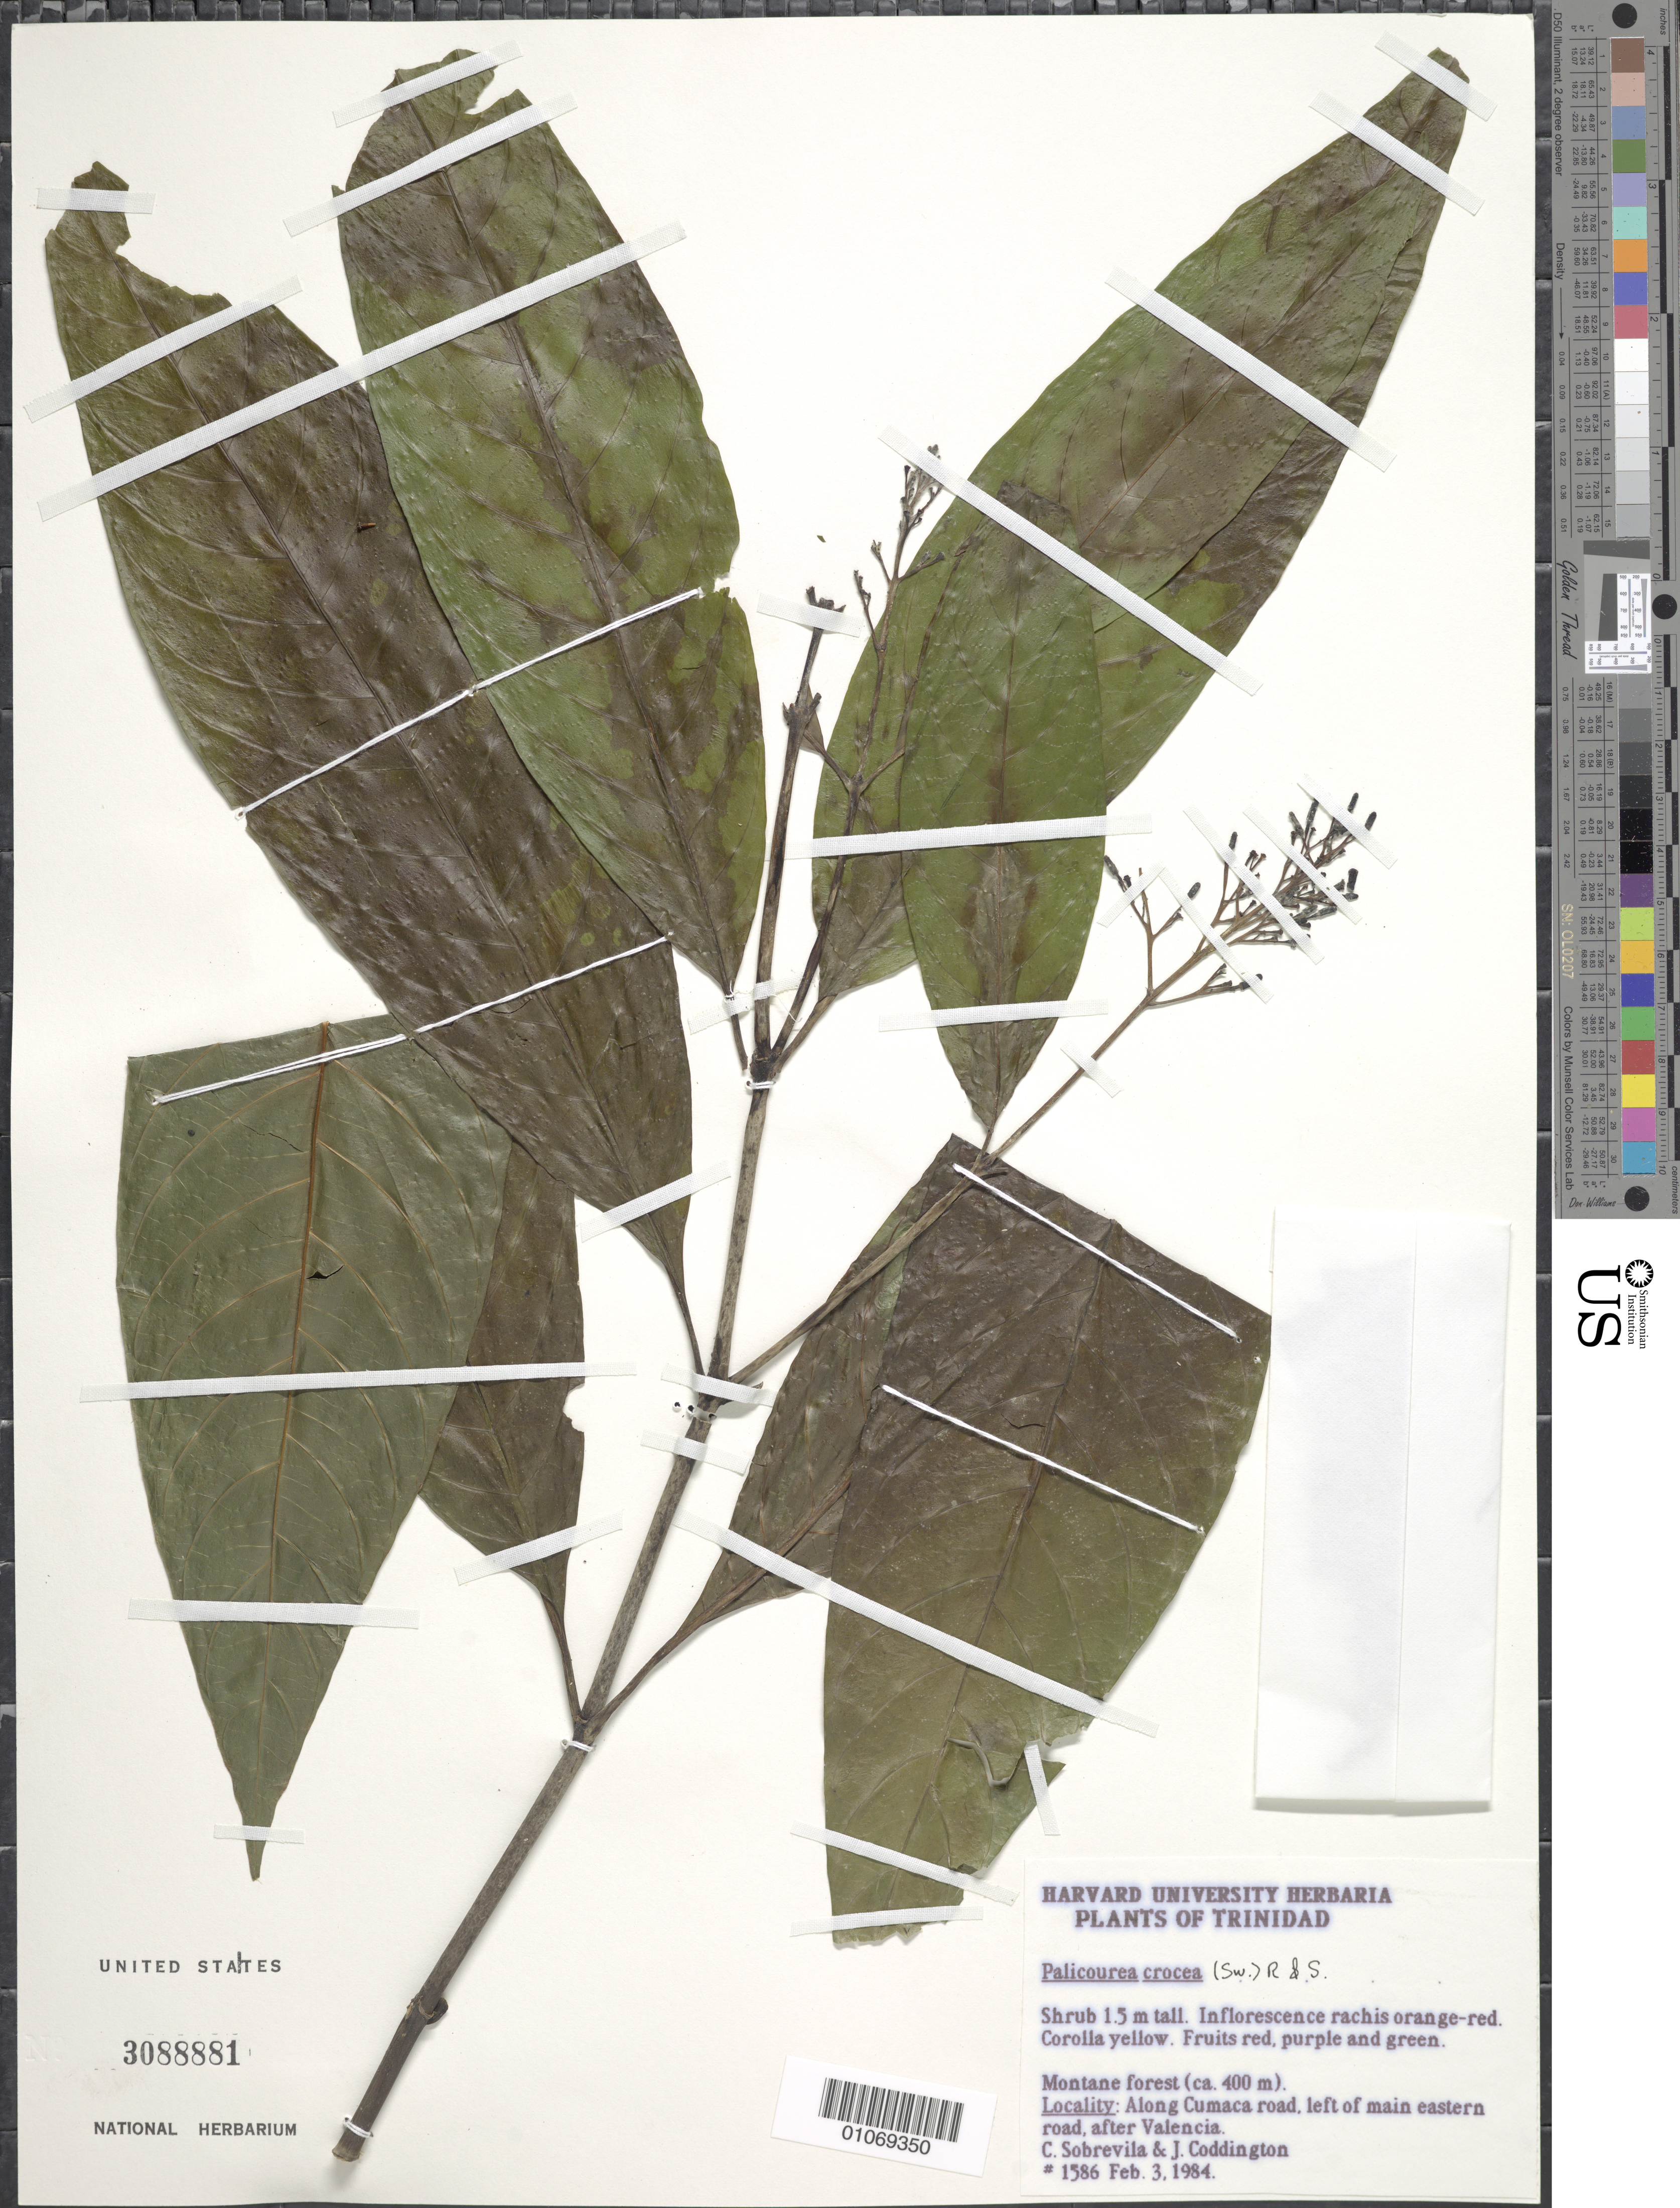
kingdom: Plantae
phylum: Tracheophyta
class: Magnoliopsida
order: Gentianales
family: Rubiaceae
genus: Palicourea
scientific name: Palicourea crocea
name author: (Sw.) Schult.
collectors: C. Sobrevila & J. Coddington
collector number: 1586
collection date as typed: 03 Feb 1984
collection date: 1984-02-03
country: Trinidad and Tobago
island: Trinidad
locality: Montane forest. Along Cumaca road, left of main eastern road, after Valencia.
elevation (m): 400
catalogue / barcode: US 3088881